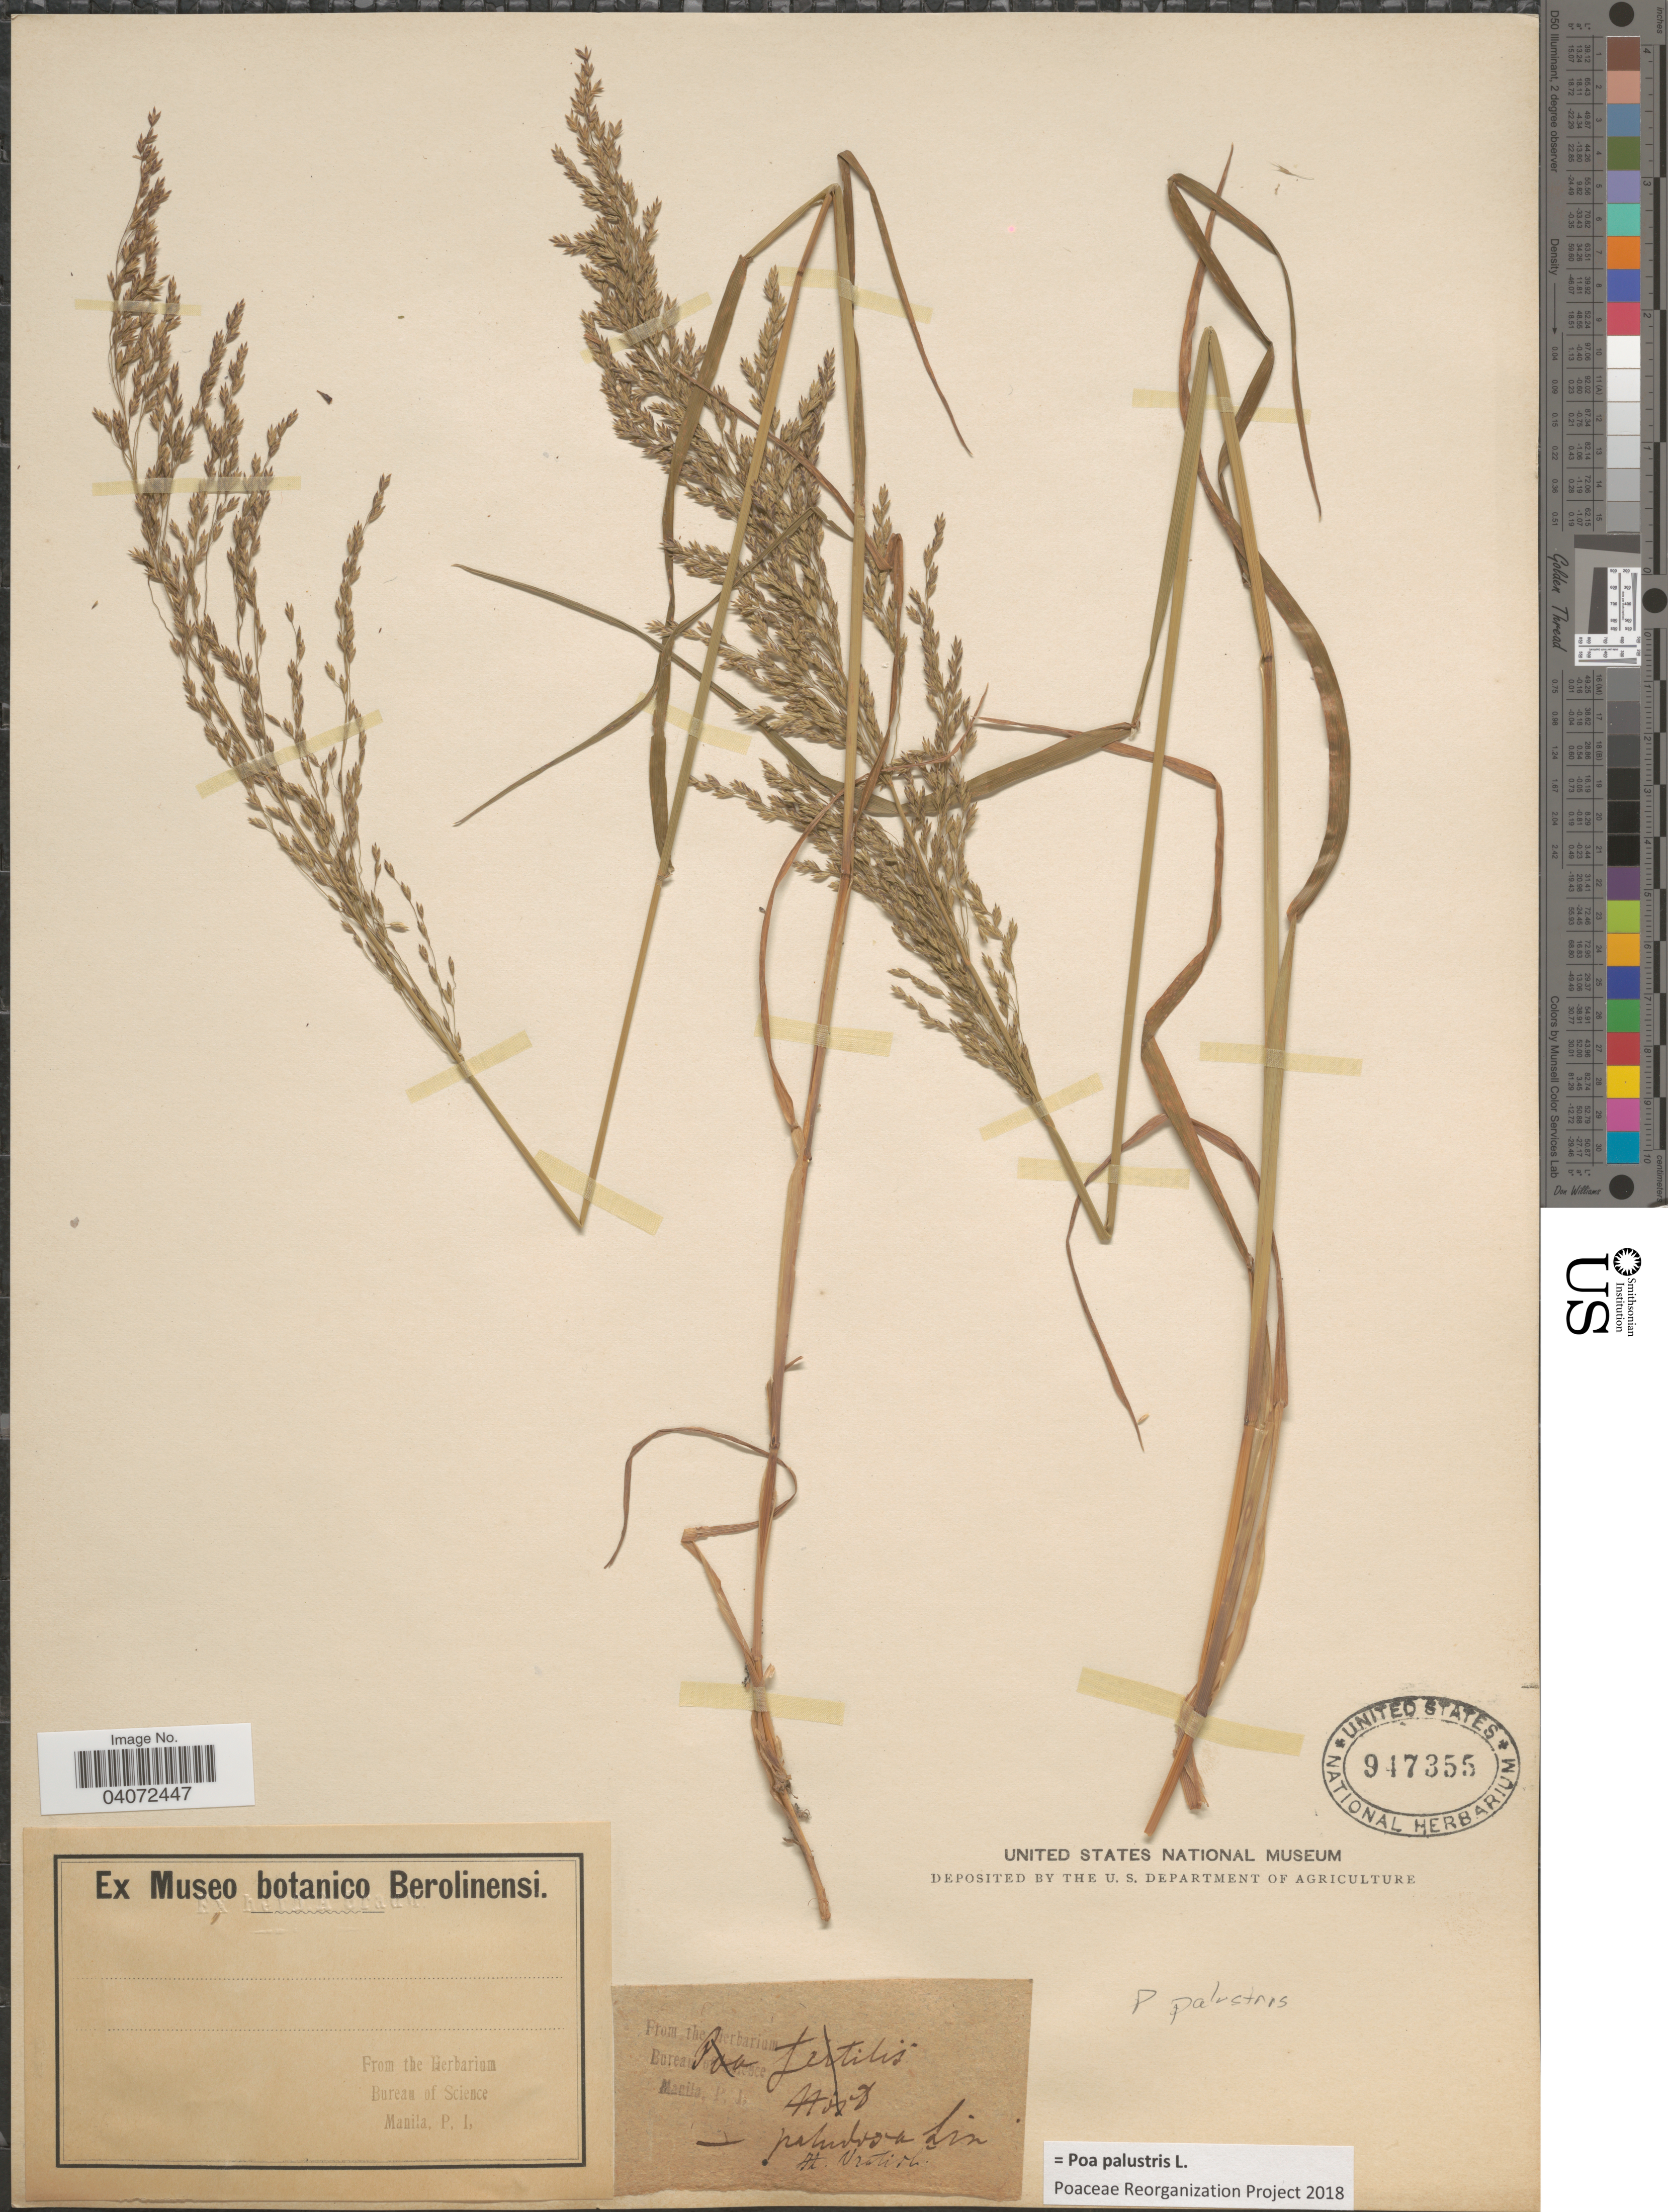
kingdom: Plantae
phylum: Tracheophyta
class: Liliopsida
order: Poales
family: Poaceae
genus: Poa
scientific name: Poa palustris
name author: L.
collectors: ex Museo Botanico Berolinensi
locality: St. Vratisch.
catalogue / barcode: US 947355